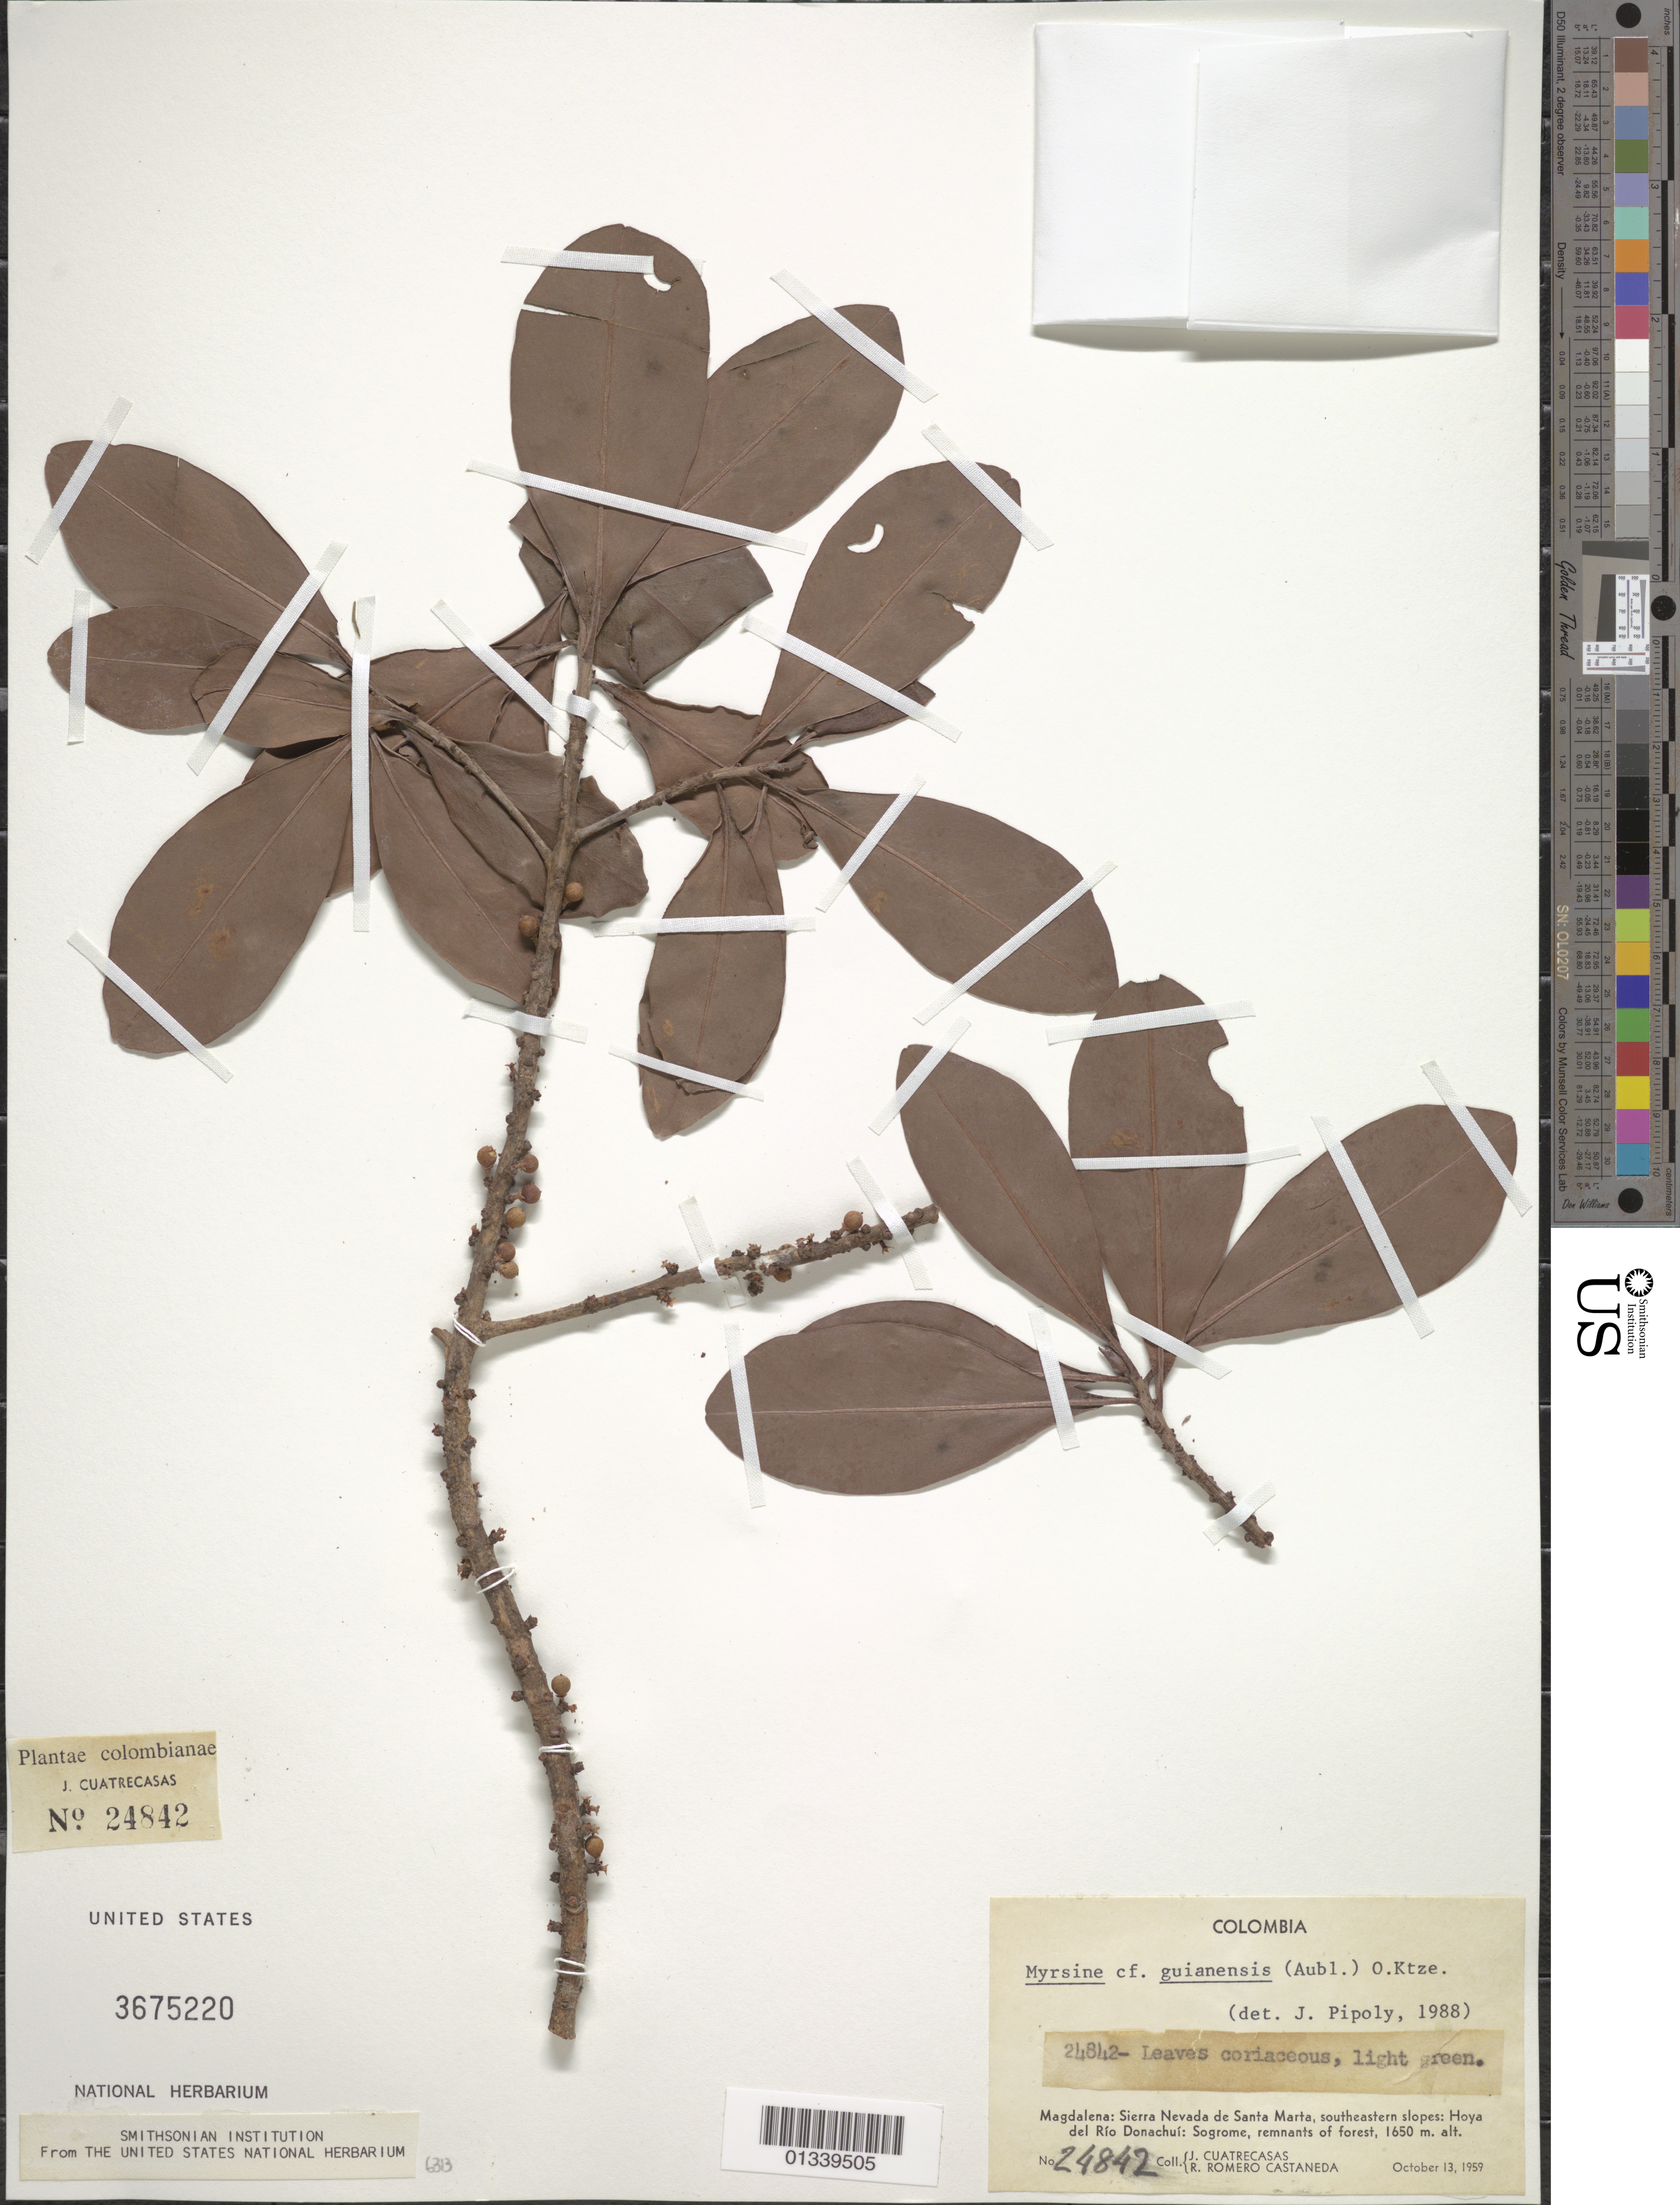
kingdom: Plantae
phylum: Tracheophyta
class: Magnoliopsida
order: Ericales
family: Primulaceae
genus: Myrsine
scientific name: Myrsine guianensis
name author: (Aubl.) Kuntze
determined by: Pipoly, J. J., III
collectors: J. Cuatrecasas & R. Romero Castañeda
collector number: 24842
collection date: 1959-10-13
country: Colombia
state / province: Magdalena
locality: Sierra Nevada de Santa Marta, southeastern slopes. Hoya del Rio Donachui.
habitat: Remnants of forest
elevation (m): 1650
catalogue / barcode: US 3675220